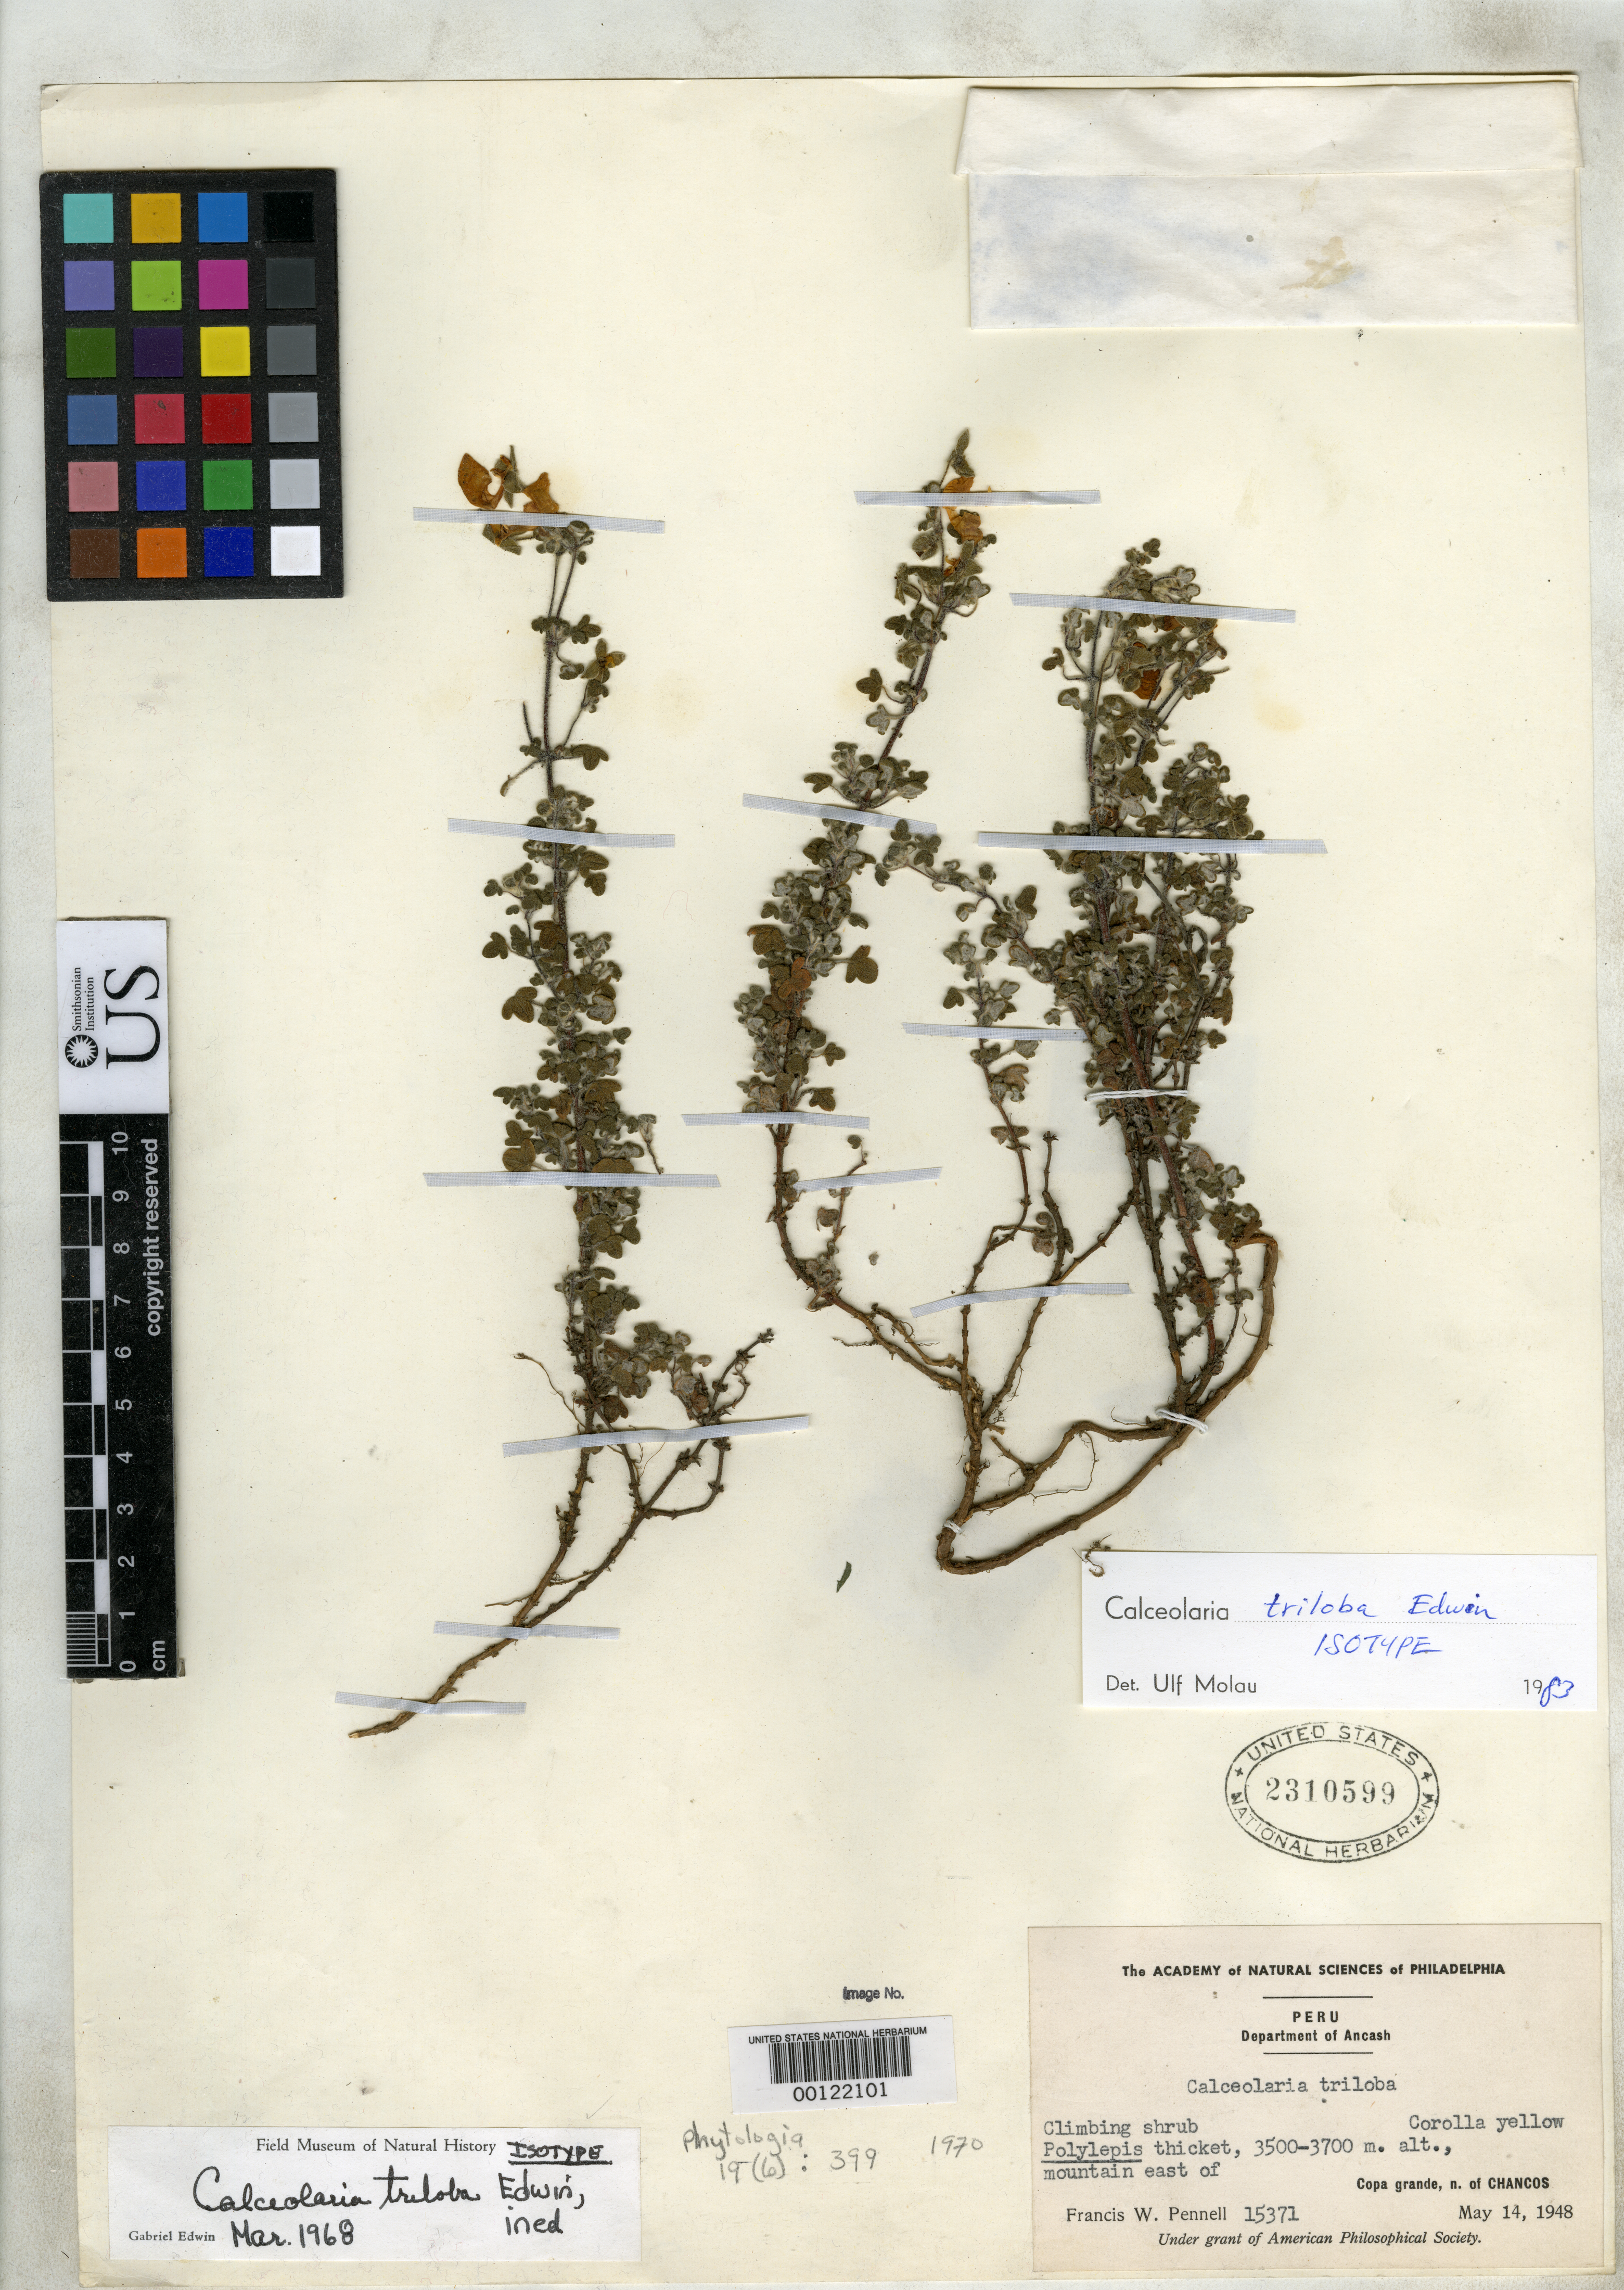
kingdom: Plantae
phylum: Tracheophyta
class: Magnoliopsida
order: Lamiales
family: Calceolariaceae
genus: Calceolaria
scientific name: Calceolaria triloba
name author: Edwin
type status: Isotype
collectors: F. W. Pennell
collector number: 15371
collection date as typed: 14 May 1948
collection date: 1948-05-14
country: Peru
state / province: Ancash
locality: Copa Grande, Chancos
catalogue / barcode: US 2310599